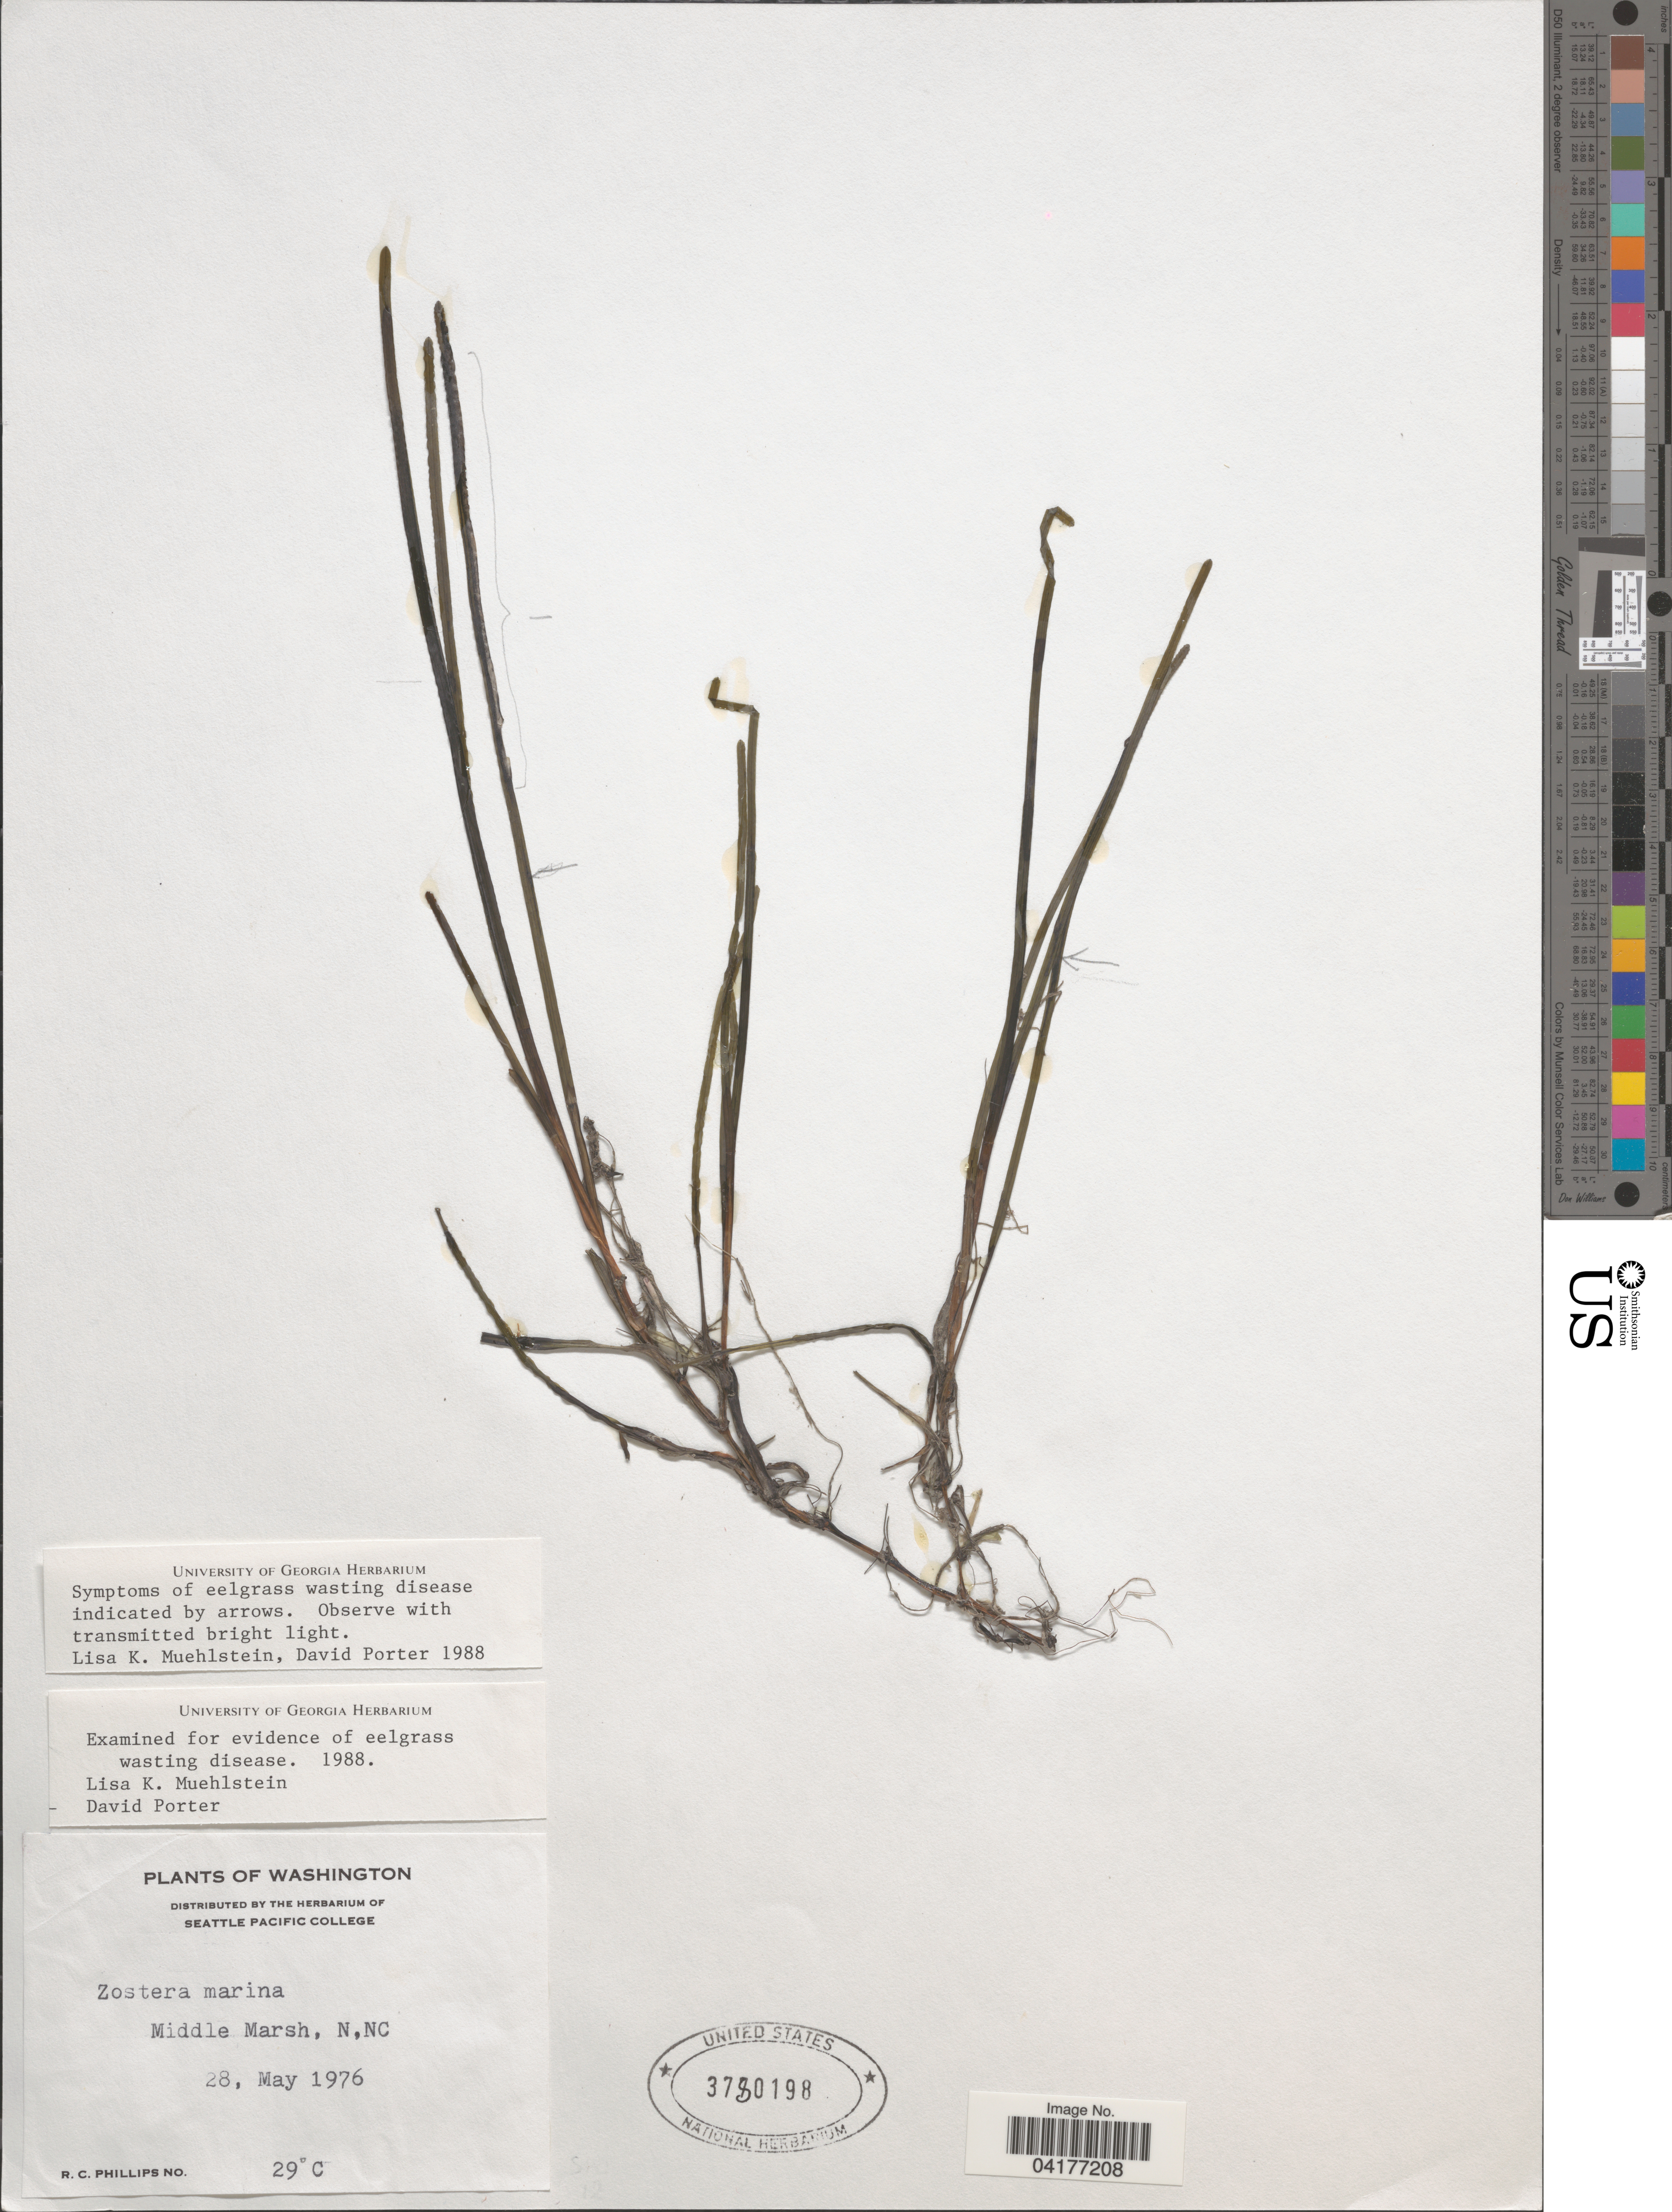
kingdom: Plantae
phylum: Tracheophyta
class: Liliopsida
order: Alismatales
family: Zosteraceae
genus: Zostera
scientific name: Zostera marina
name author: L.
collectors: R. C. Phillips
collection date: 1976-05-28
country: United States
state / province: North Carolina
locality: Middle Marsh, N. NC.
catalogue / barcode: US 3780198